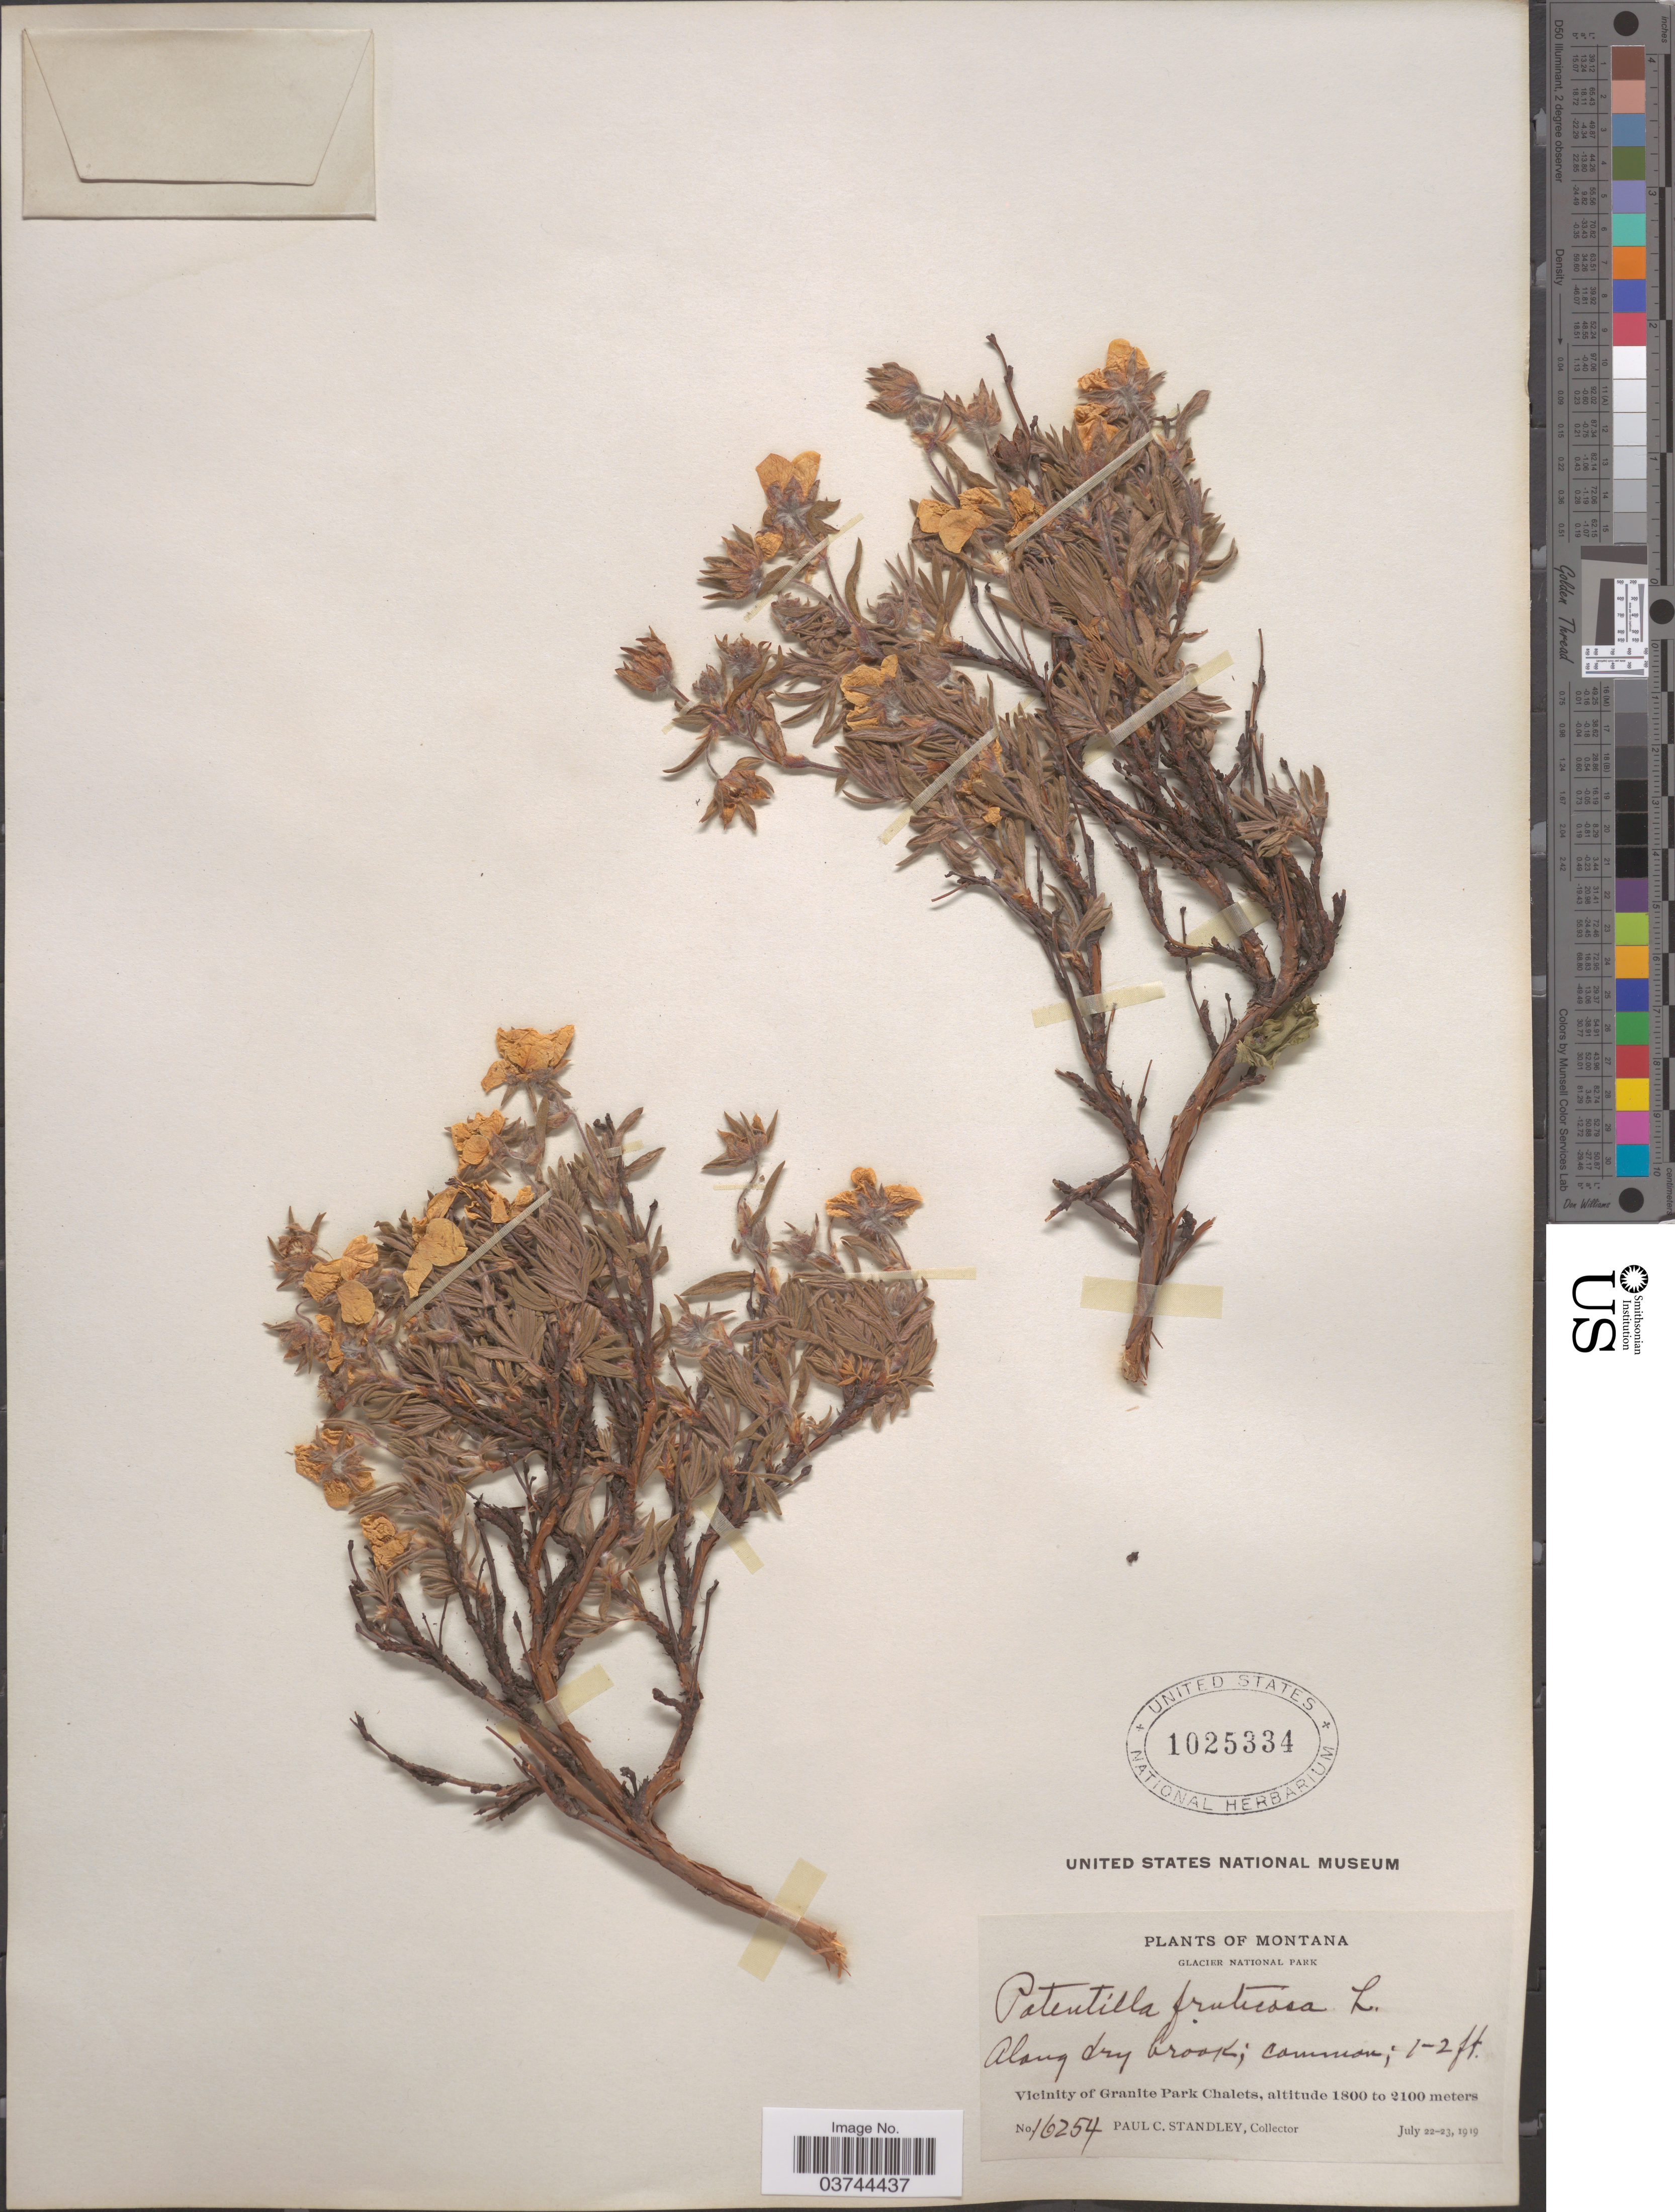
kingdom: Plantae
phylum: Tracheophyta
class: Magnoliopsida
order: Rosales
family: Rosaceae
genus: Dasiphora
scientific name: Dasiphora fruticosa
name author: (L.) Rydb.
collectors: P. C. Standley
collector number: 16254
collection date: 1919-07-22/1919-07-23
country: United States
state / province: Montana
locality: Glacier National Park. Along dry brook. Vicinity of Granite Park Chalets.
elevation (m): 1800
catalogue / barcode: US 1025334